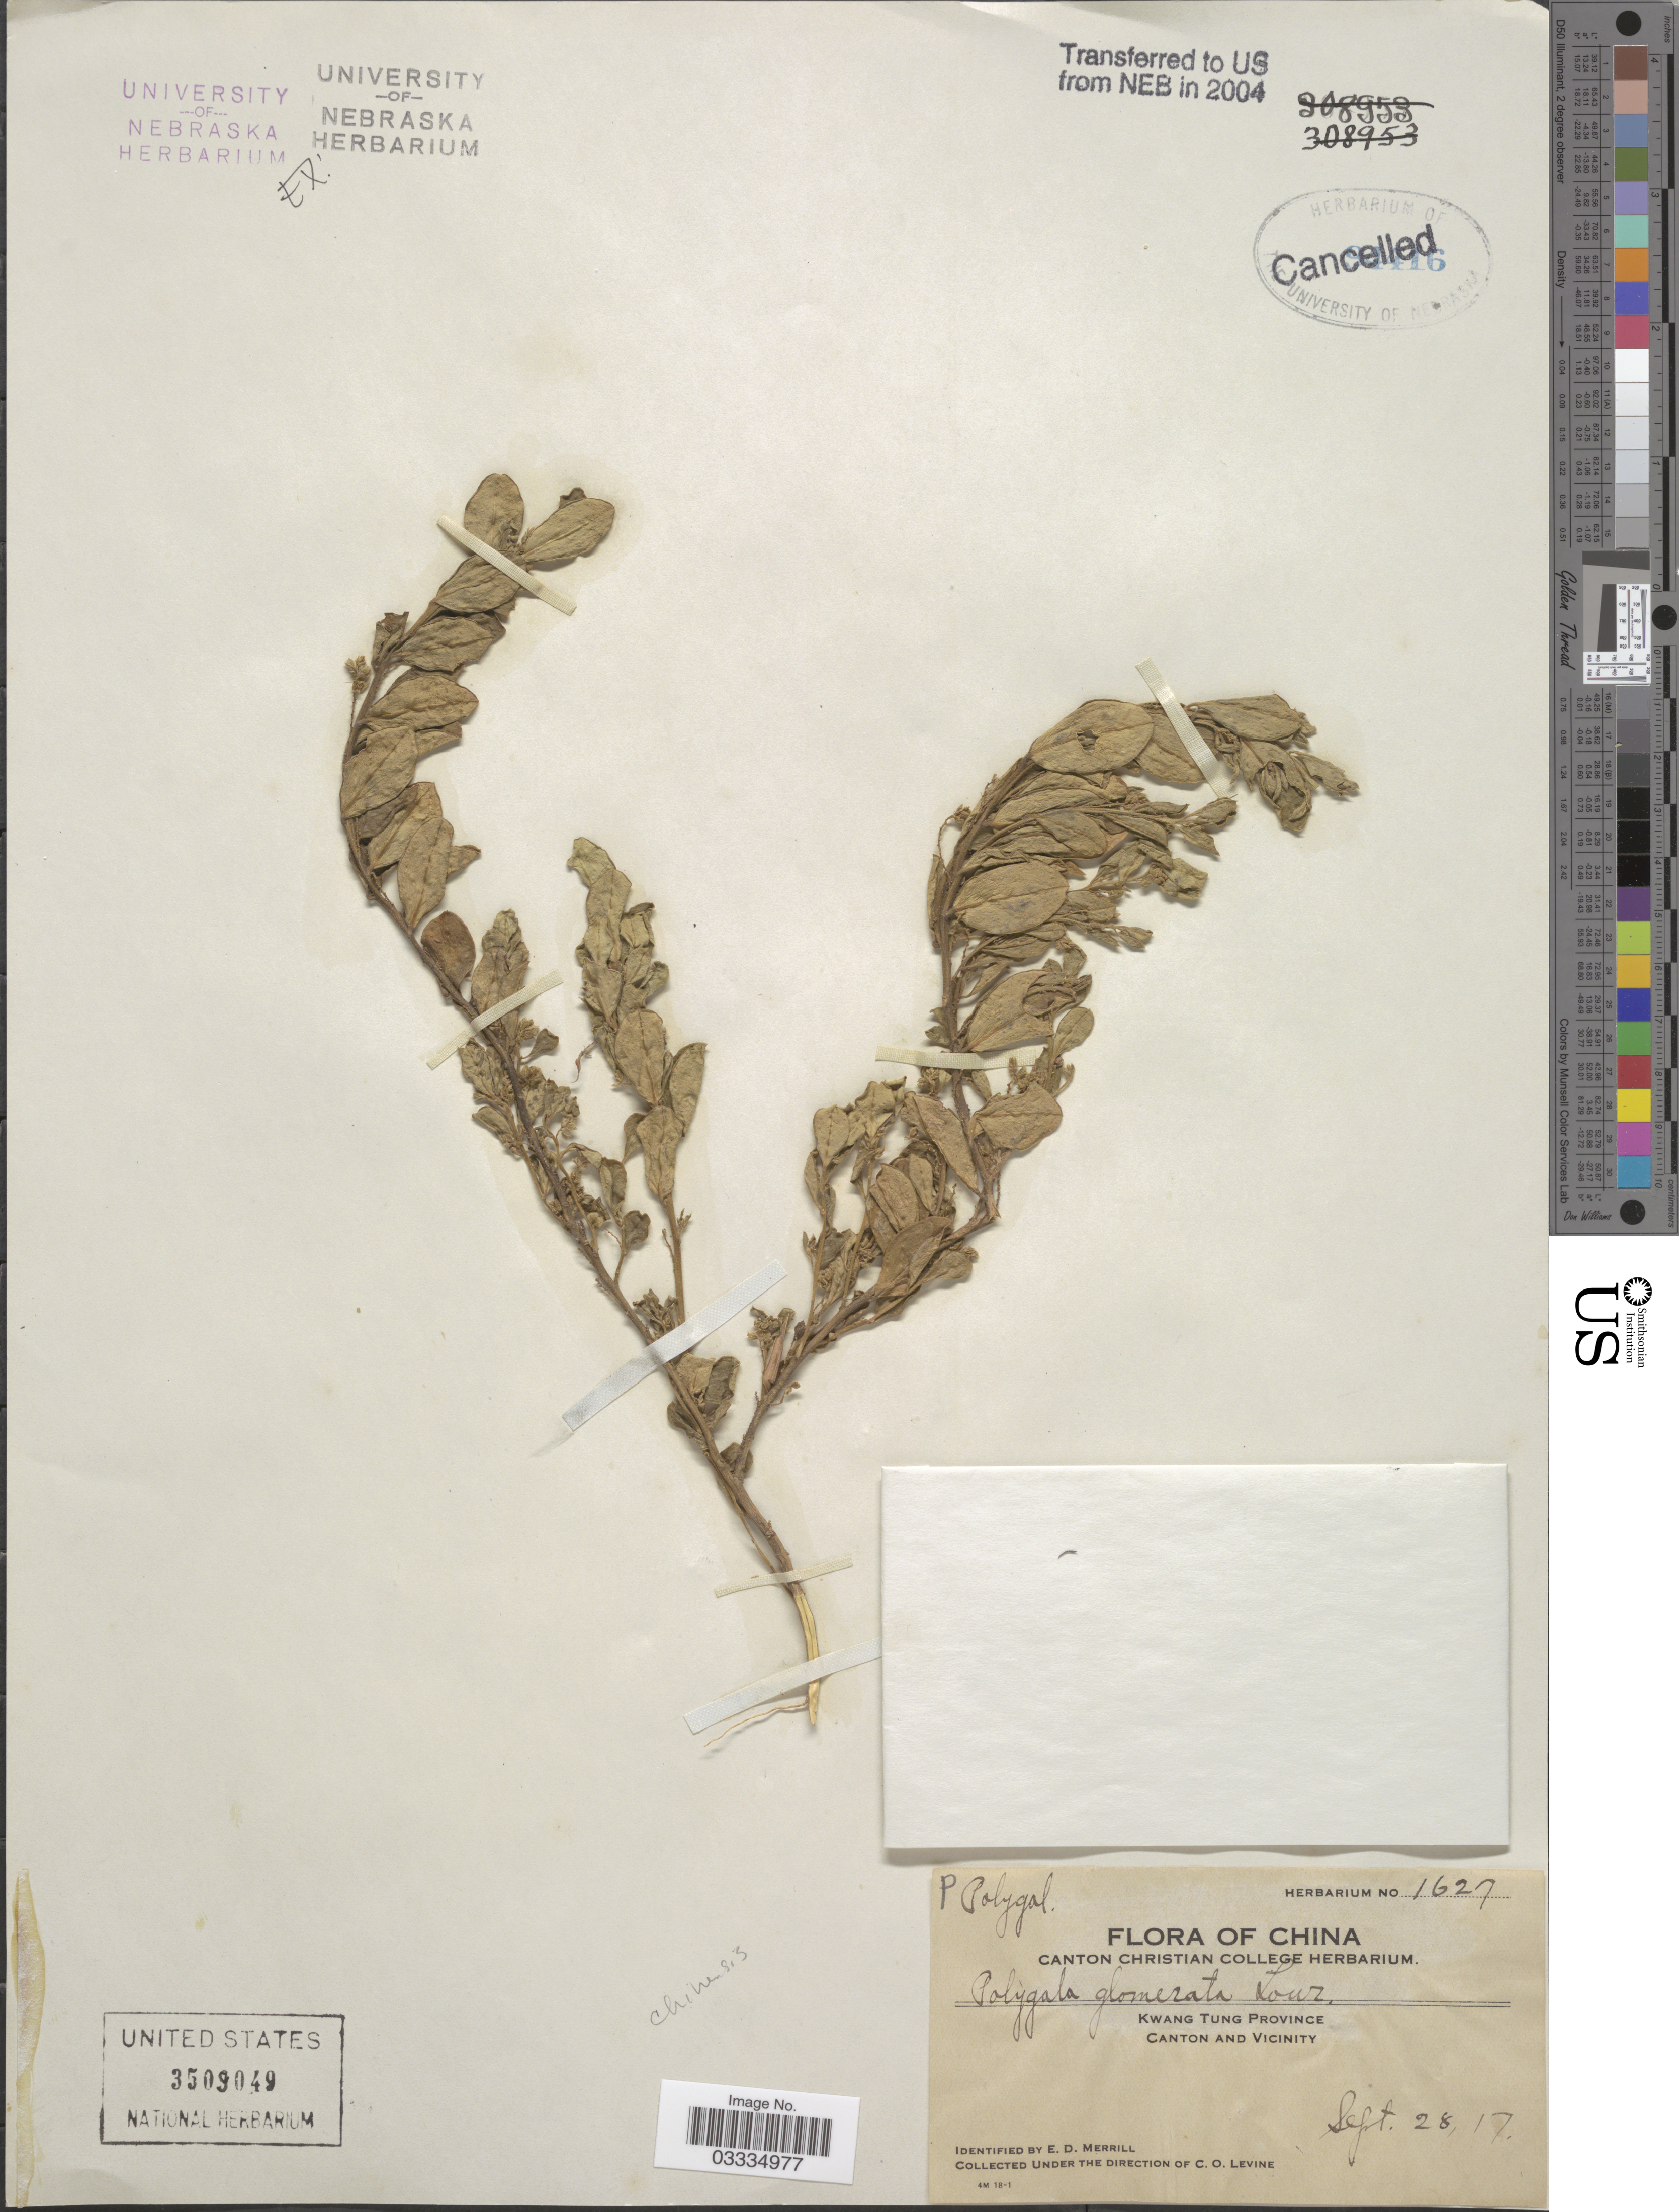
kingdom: Plantae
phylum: Tracheophyta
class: Magnoliopsida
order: Fabales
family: Polygalaceae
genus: Polygala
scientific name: Polygala chinensis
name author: L.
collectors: C. O. Levine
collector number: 1627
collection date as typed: Transcribed d/m/y: 28/9/17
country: China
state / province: Guangdong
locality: Kwang Tung Province, Canton and vicinity.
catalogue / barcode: US 3509049